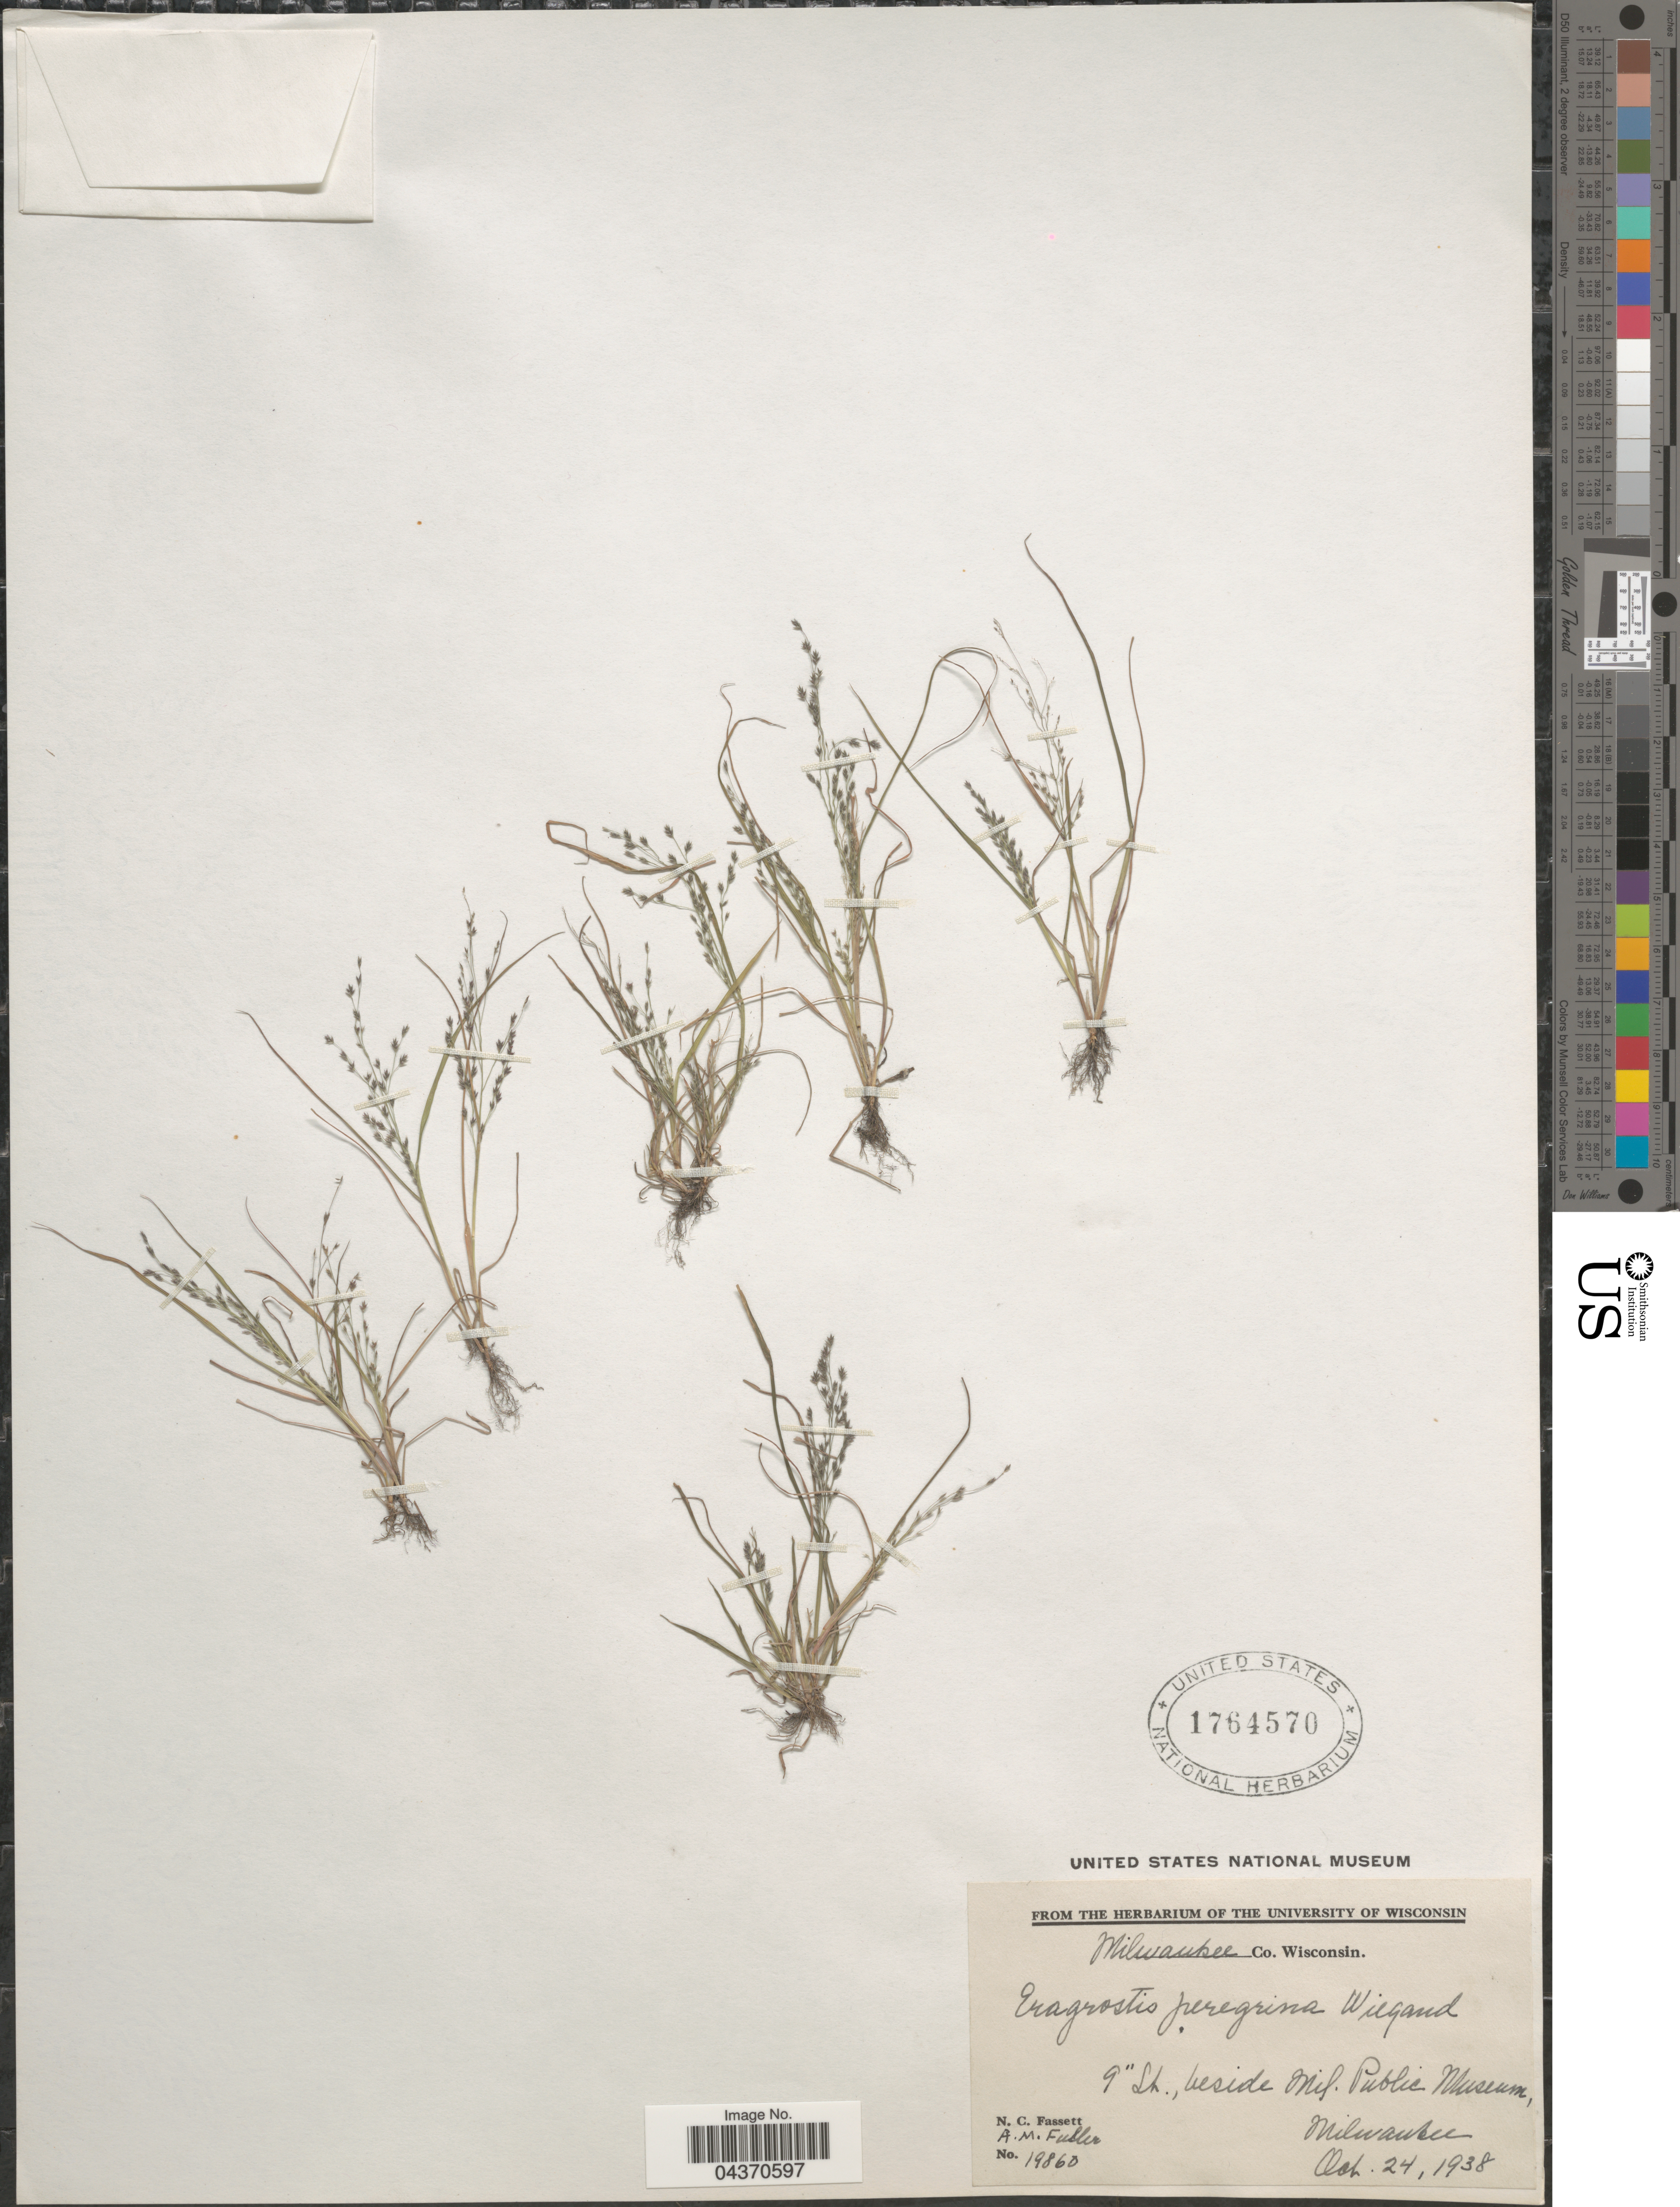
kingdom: Plantae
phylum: Tracheophyta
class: Liliopsida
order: Poales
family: Poaceae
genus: Eragrostis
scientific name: Eragrostis pilosa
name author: (L.) P. Beauv.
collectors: N. C. Fassett & A. Fuller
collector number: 19860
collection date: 1938-10-24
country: United States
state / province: Wisconsin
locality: Milwaukee Co. 9' St., beside Mil. Public Museum, Milwaukee.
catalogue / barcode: US 1764570